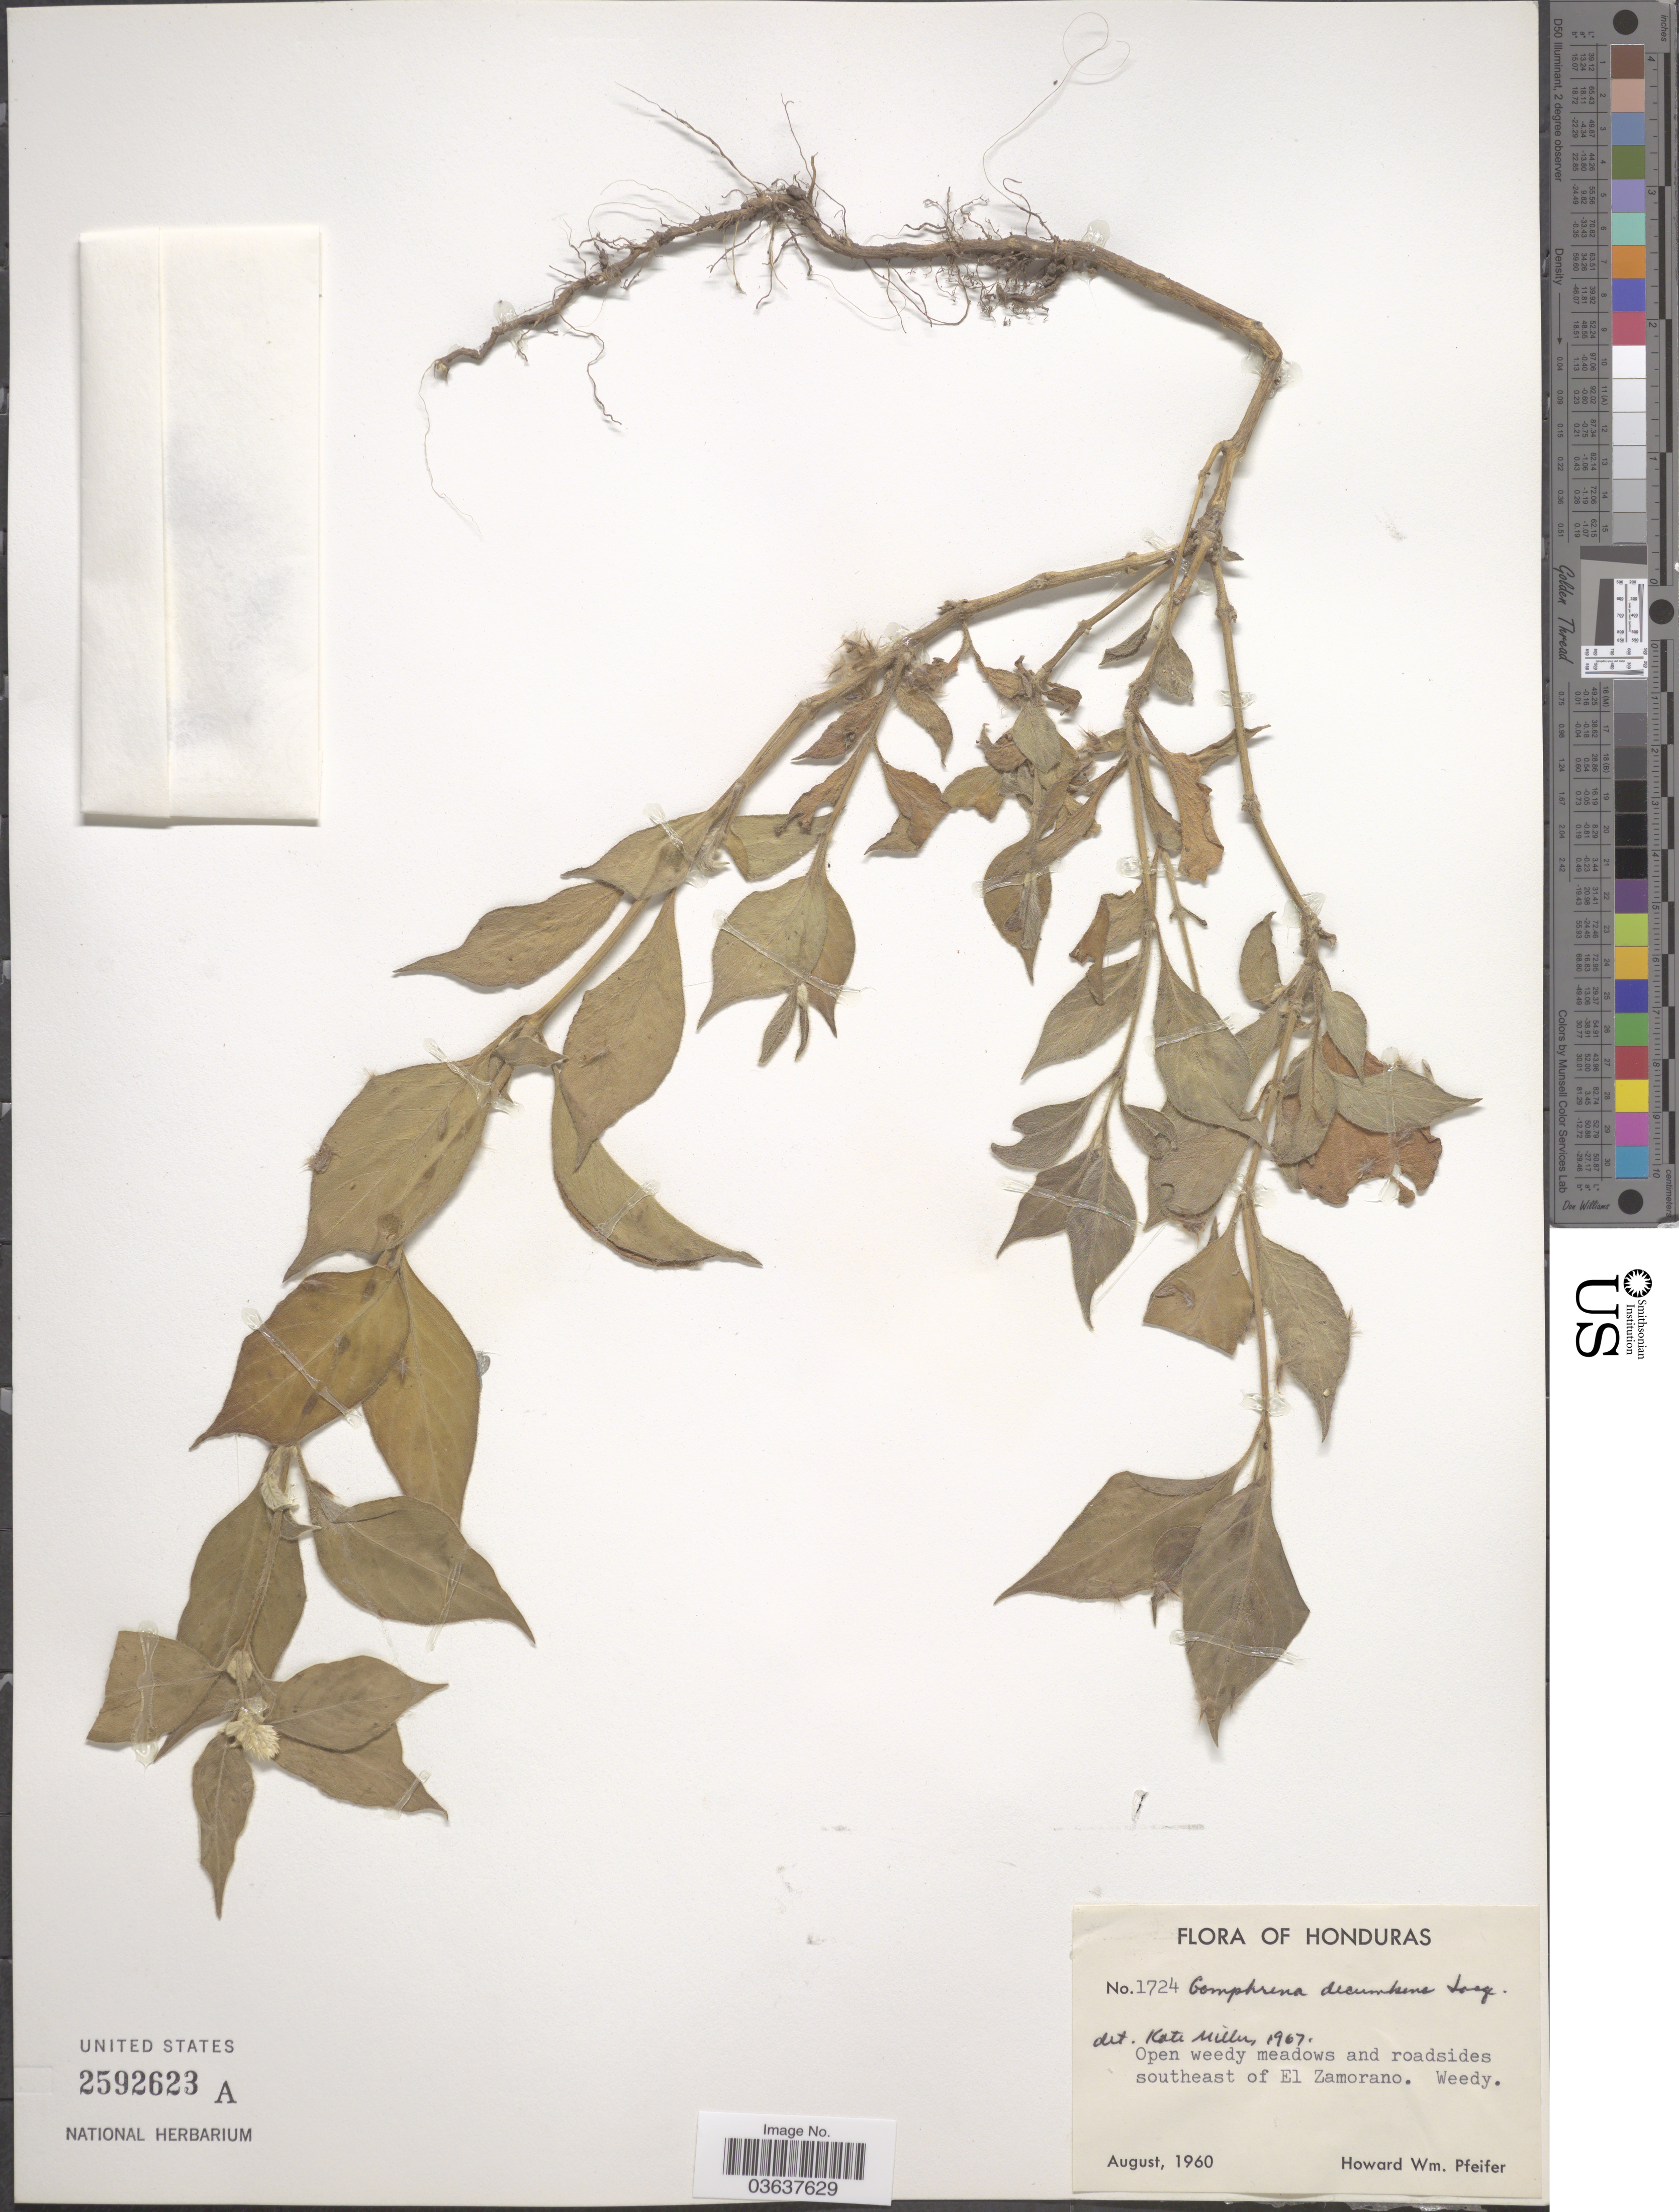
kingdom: Plantae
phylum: Tracheophyta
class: Magnoliopsida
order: Caryophyllales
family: Amaranthaceae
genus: Gomphrena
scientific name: Gomphrena decumbens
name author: Jacq.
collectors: H. W. Pfeifer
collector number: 1724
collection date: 1960-08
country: Honduras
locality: Open weedy meadows and roadsides southeast of El Zamorano.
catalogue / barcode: US 2592623A